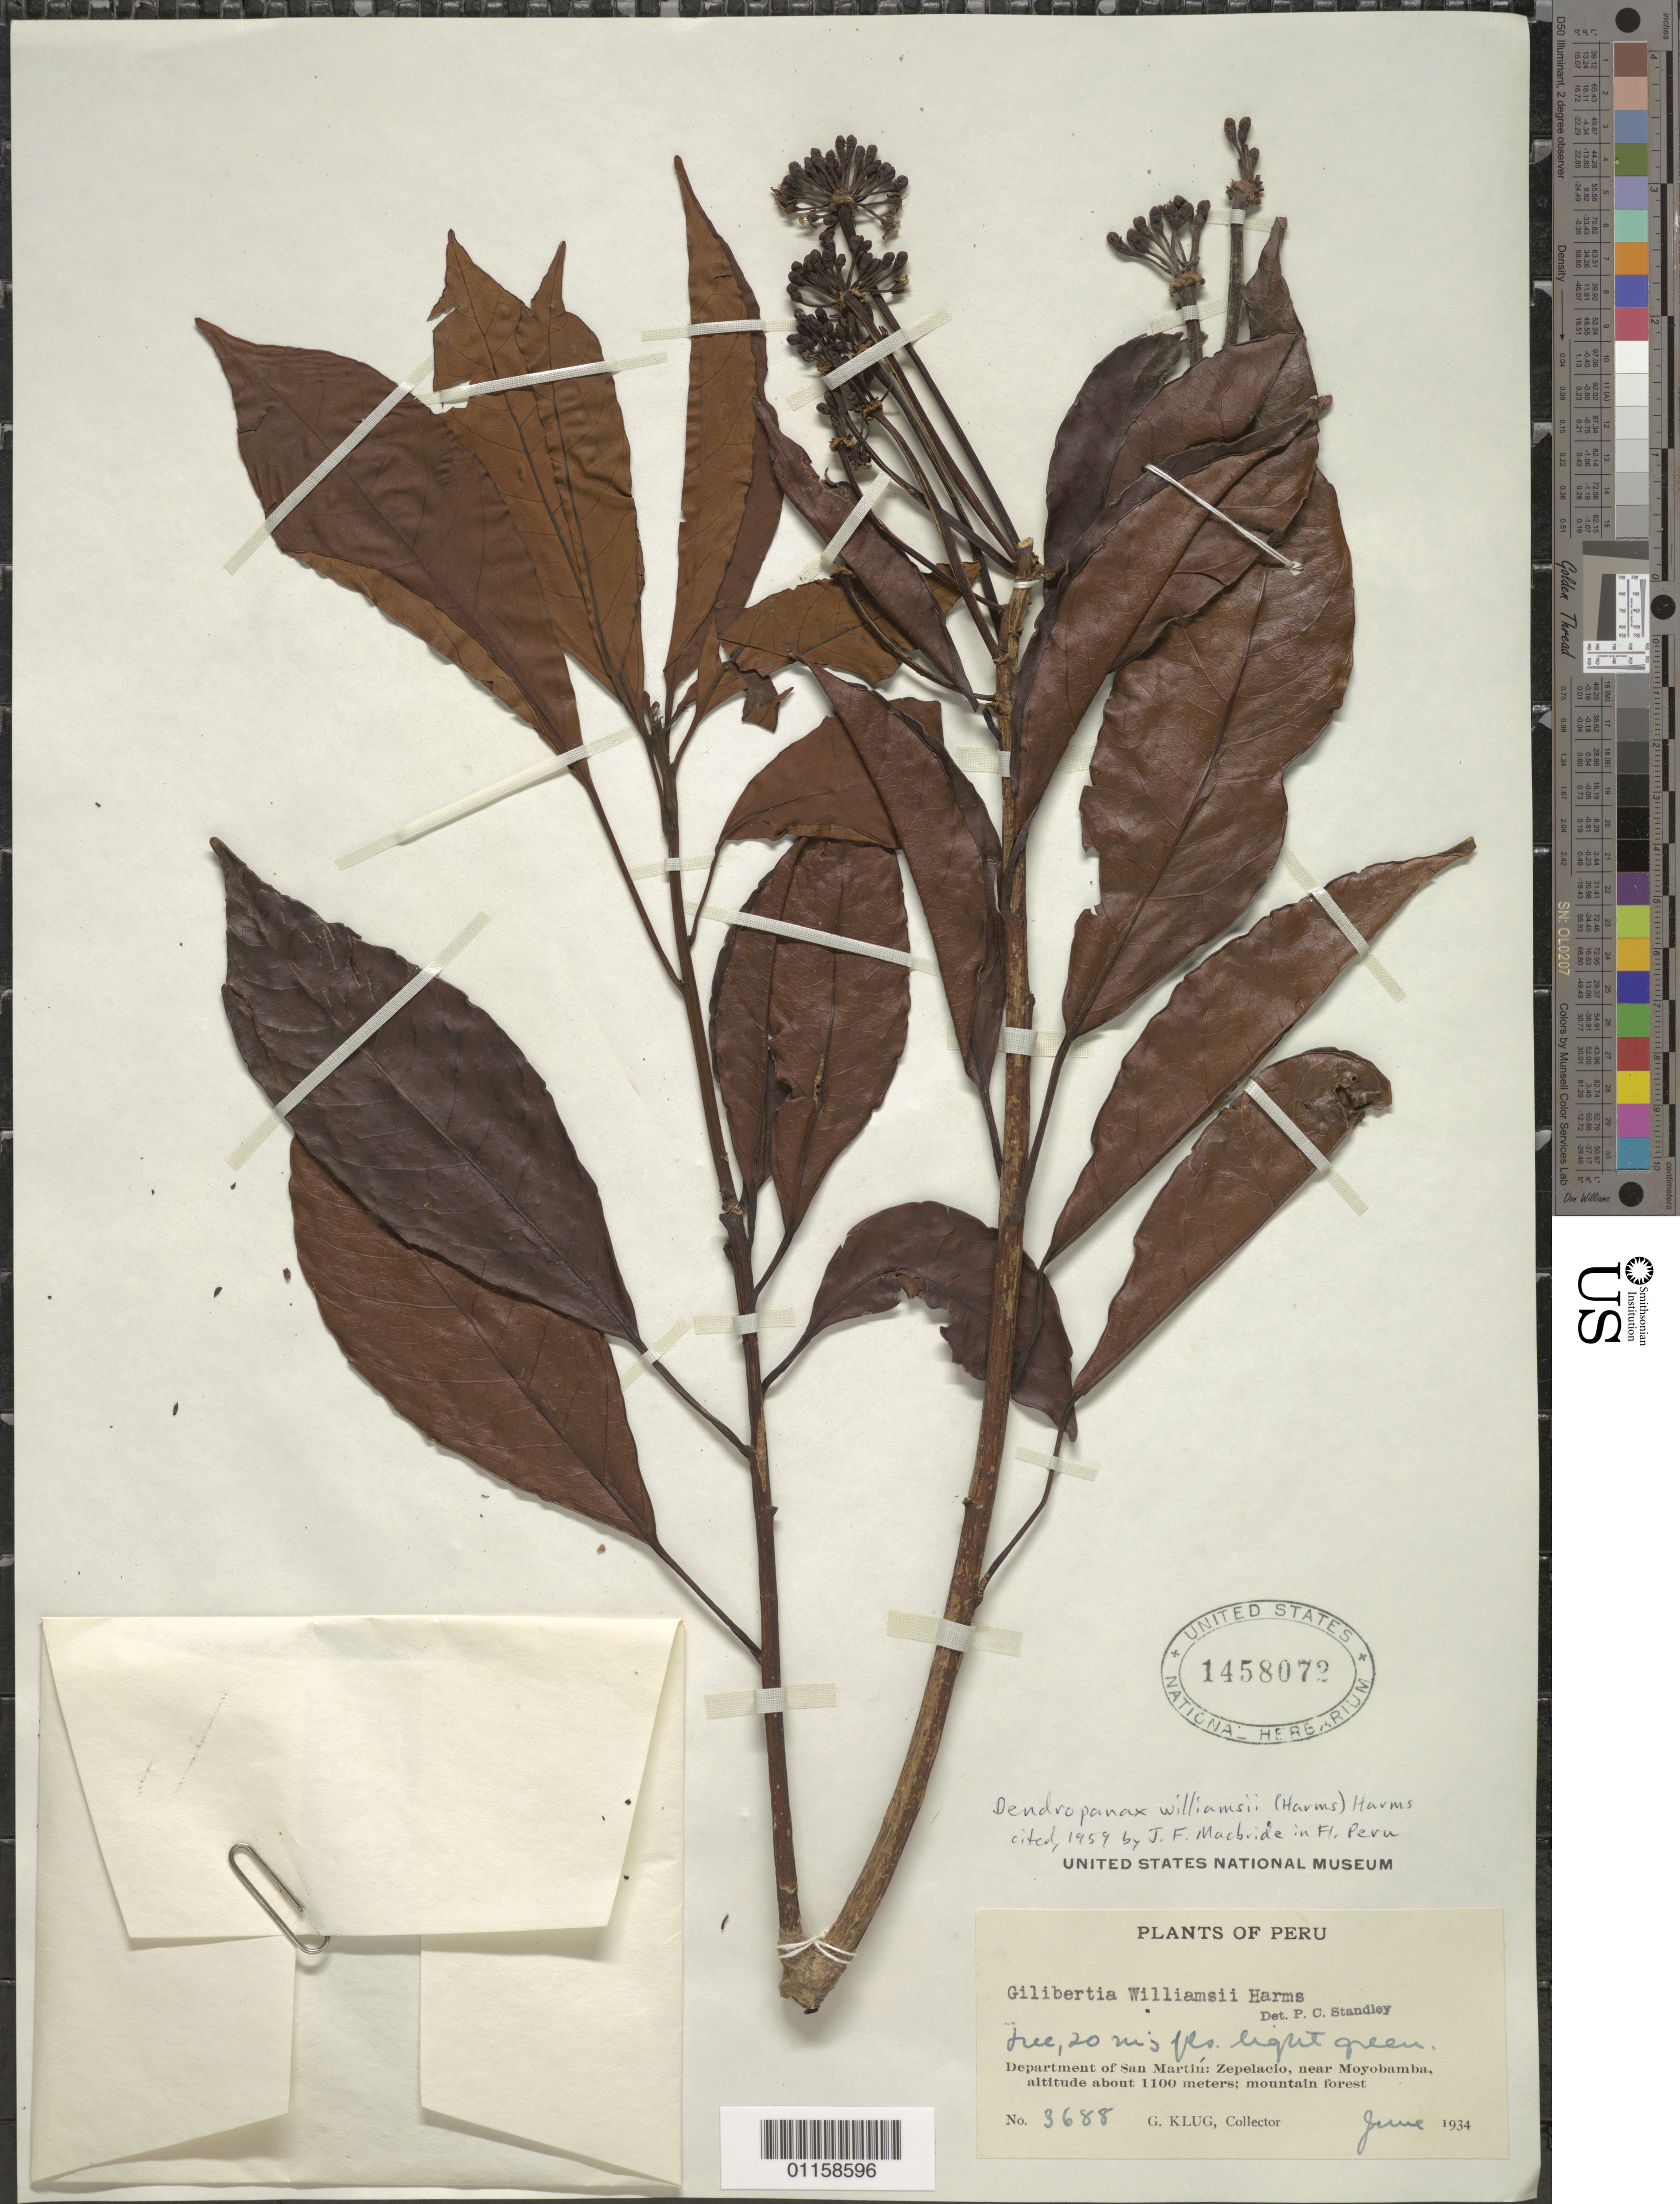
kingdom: Plantae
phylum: Tracheophyta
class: Magnoliopsida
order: Apiales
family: Araliaceae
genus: Dendropanax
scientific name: Dendropanax williamsii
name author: (Harms) Harms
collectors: G. Klug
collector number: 3688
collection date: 1934-06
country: Peru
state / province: San Martín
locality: Zepelacio, near Moyobamba.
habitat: Tree, in mountain forest.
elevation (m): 1100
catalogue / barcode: US 1458072